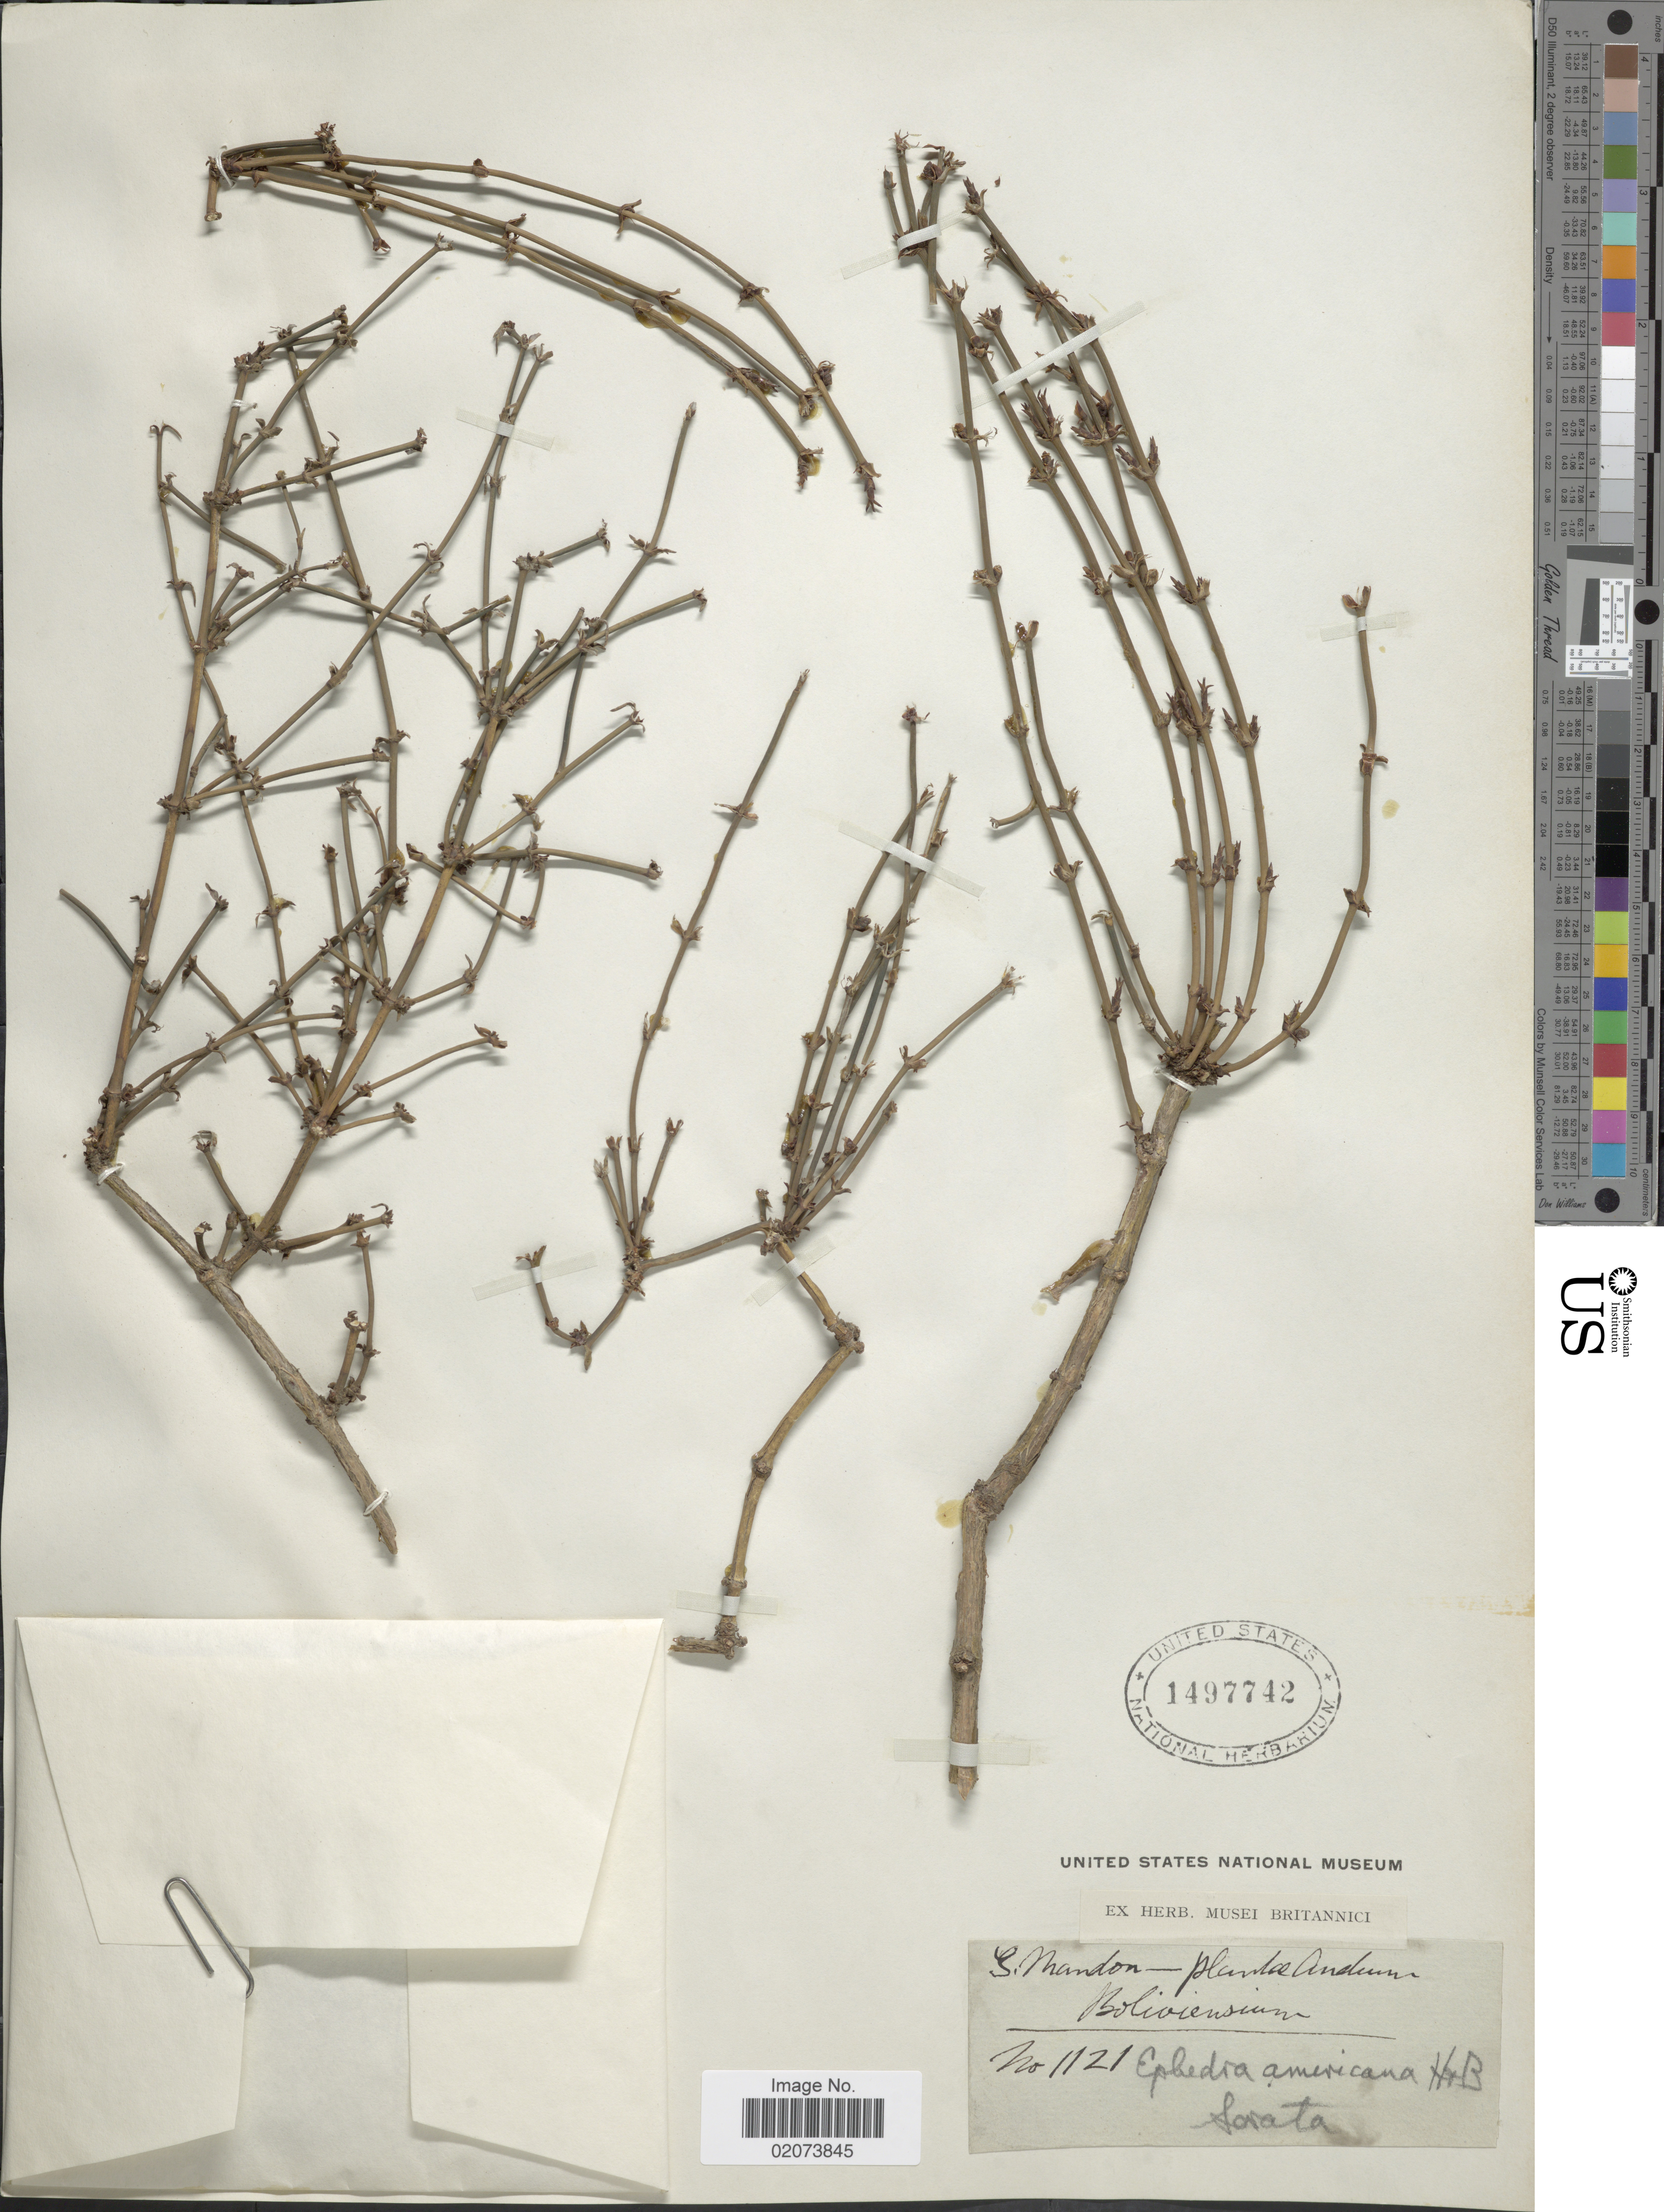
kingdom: Plantae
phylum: Tracheophyta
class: Gnetopsida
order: Ephedrales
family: Ephedraceae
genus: Ephedra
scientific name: Ephedra americana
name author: Humb. & Bonpl. ex Willd.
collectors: G. Mandon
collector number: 1121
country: Bolivia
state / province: La Paz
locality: Sorata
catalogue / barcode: US 1497742